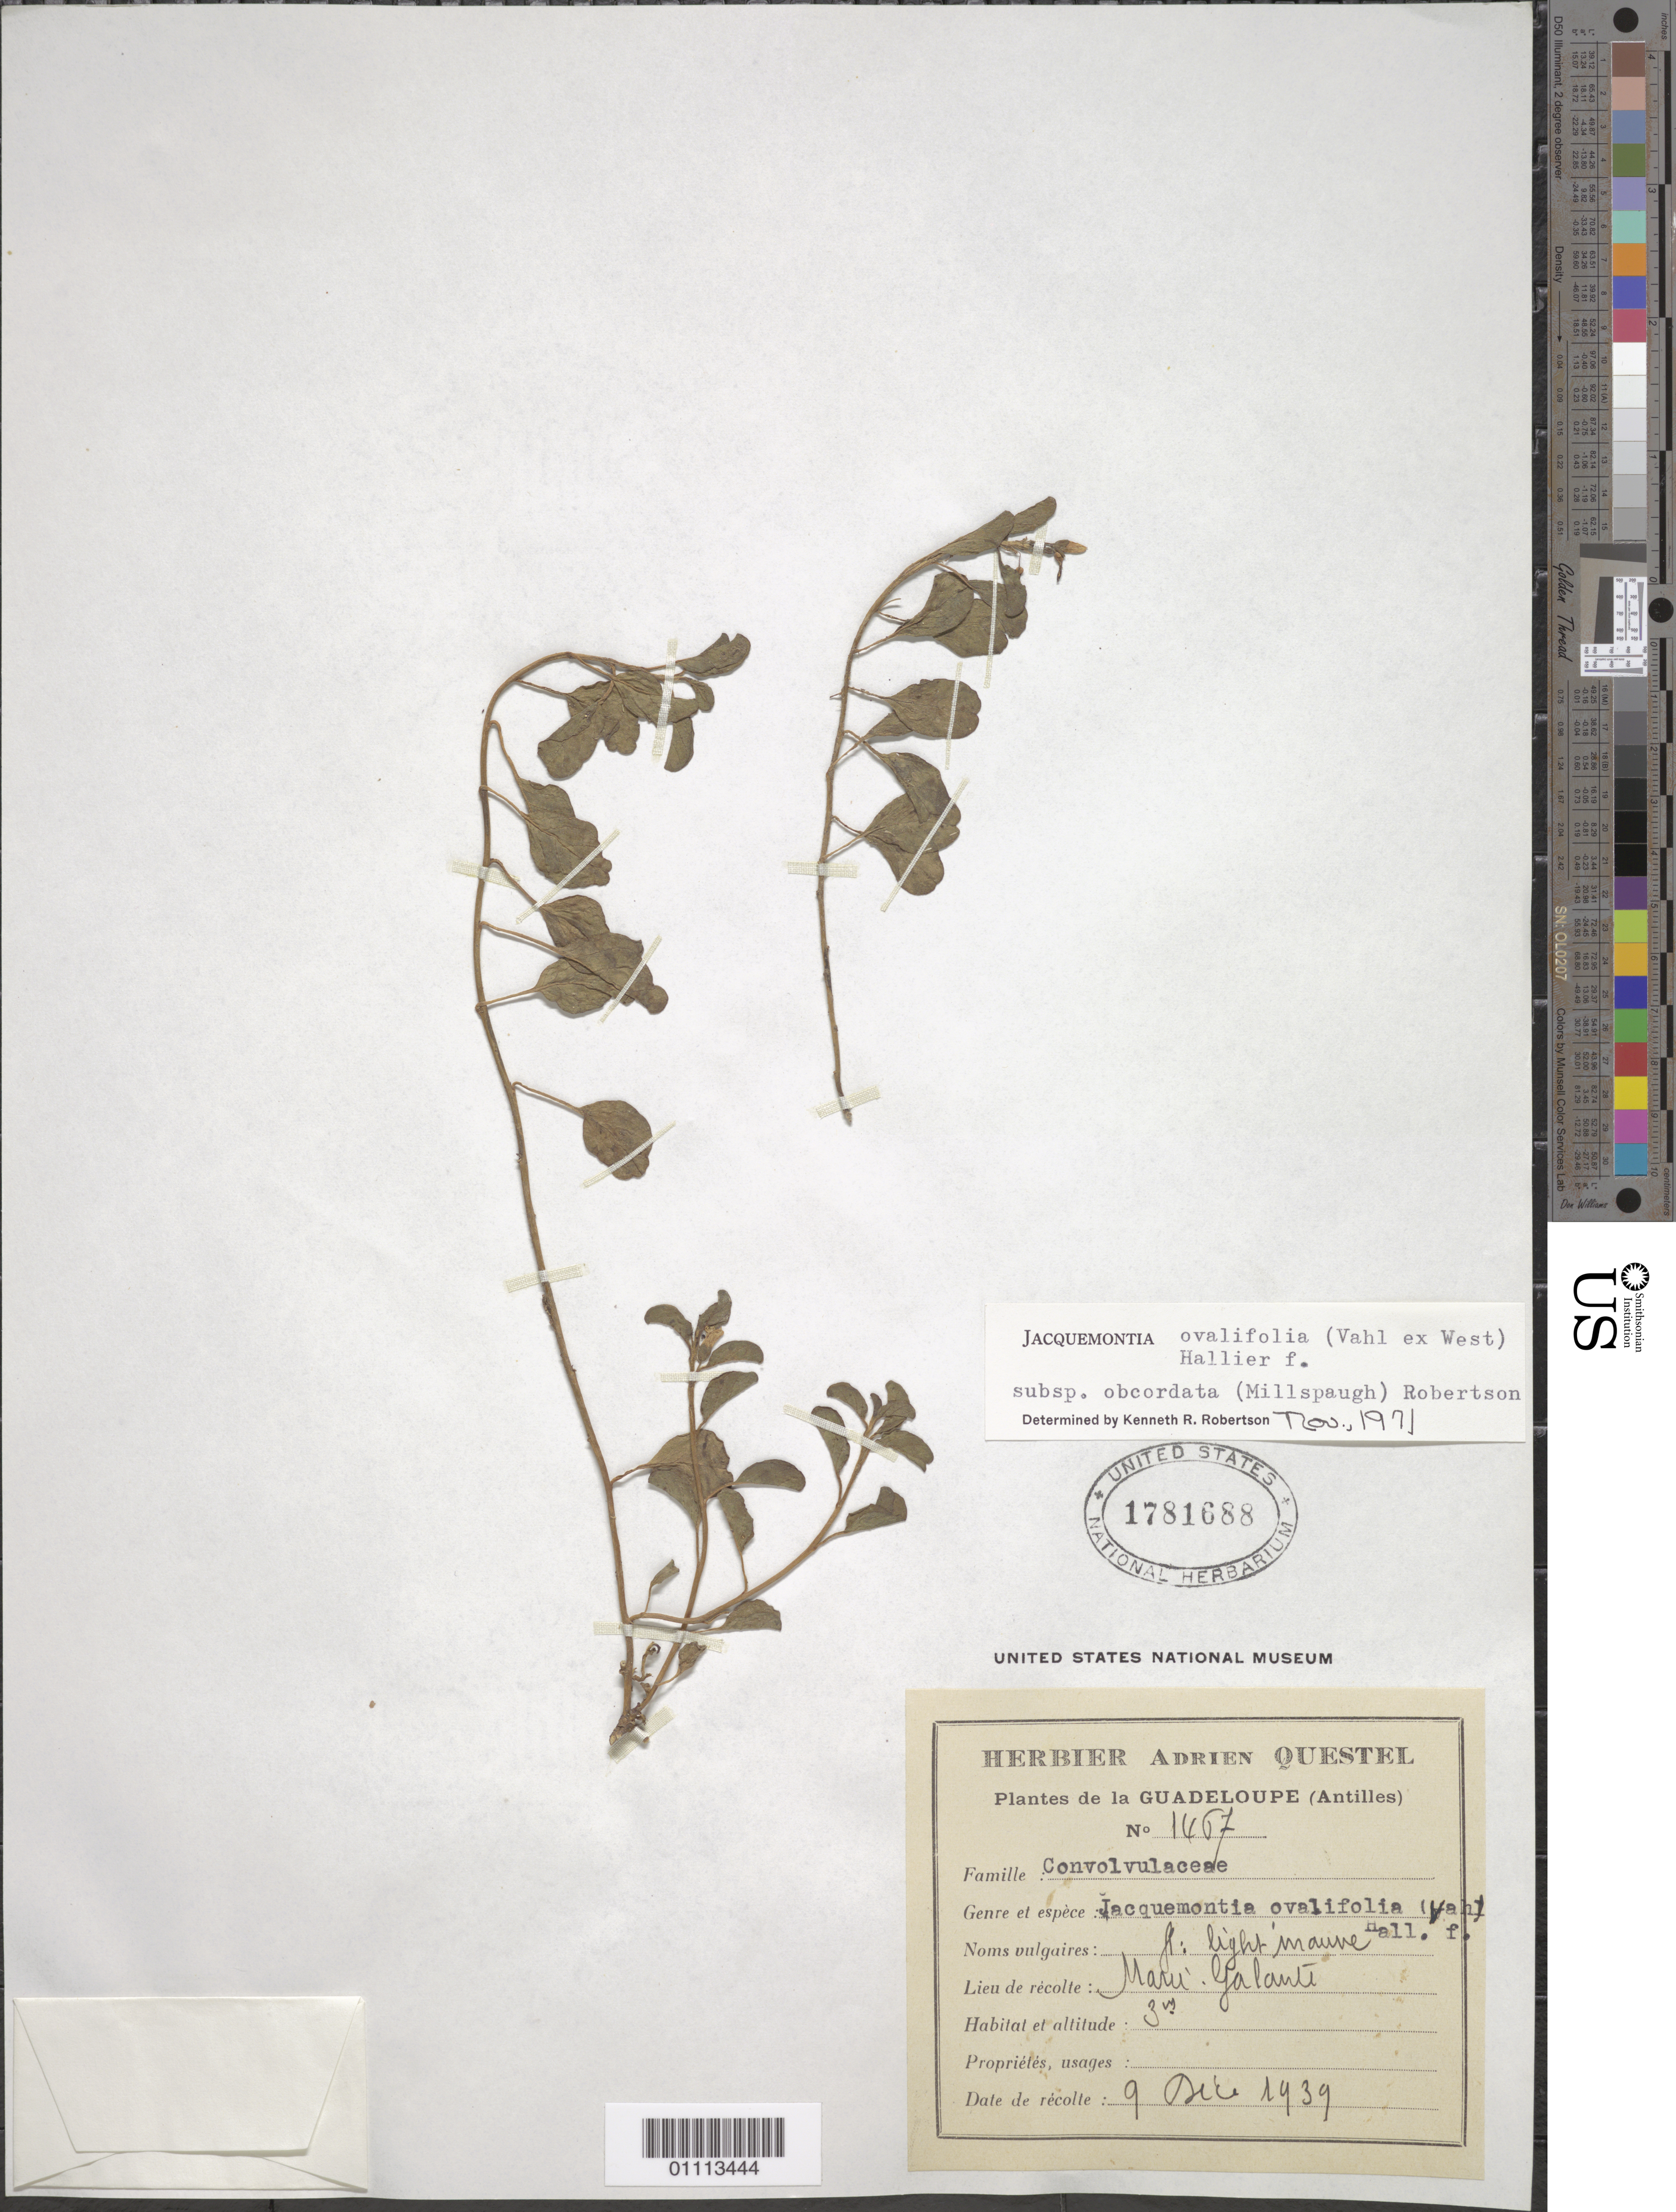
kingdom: Plantae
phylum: Tracheophyta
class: Magnoliopsida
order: Solanales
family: Convolvulaceae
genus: Jacquemontia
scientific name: Jacquemontia ovalifolia subsp. obcordata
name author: (Millsp.) K.R. Robertson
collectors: A. Questel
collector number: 1467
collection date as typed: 09 Dec 1939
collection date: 1939-12-09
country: Guadeloupe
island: Marie Galante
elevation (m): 3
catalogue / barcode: US 1781688